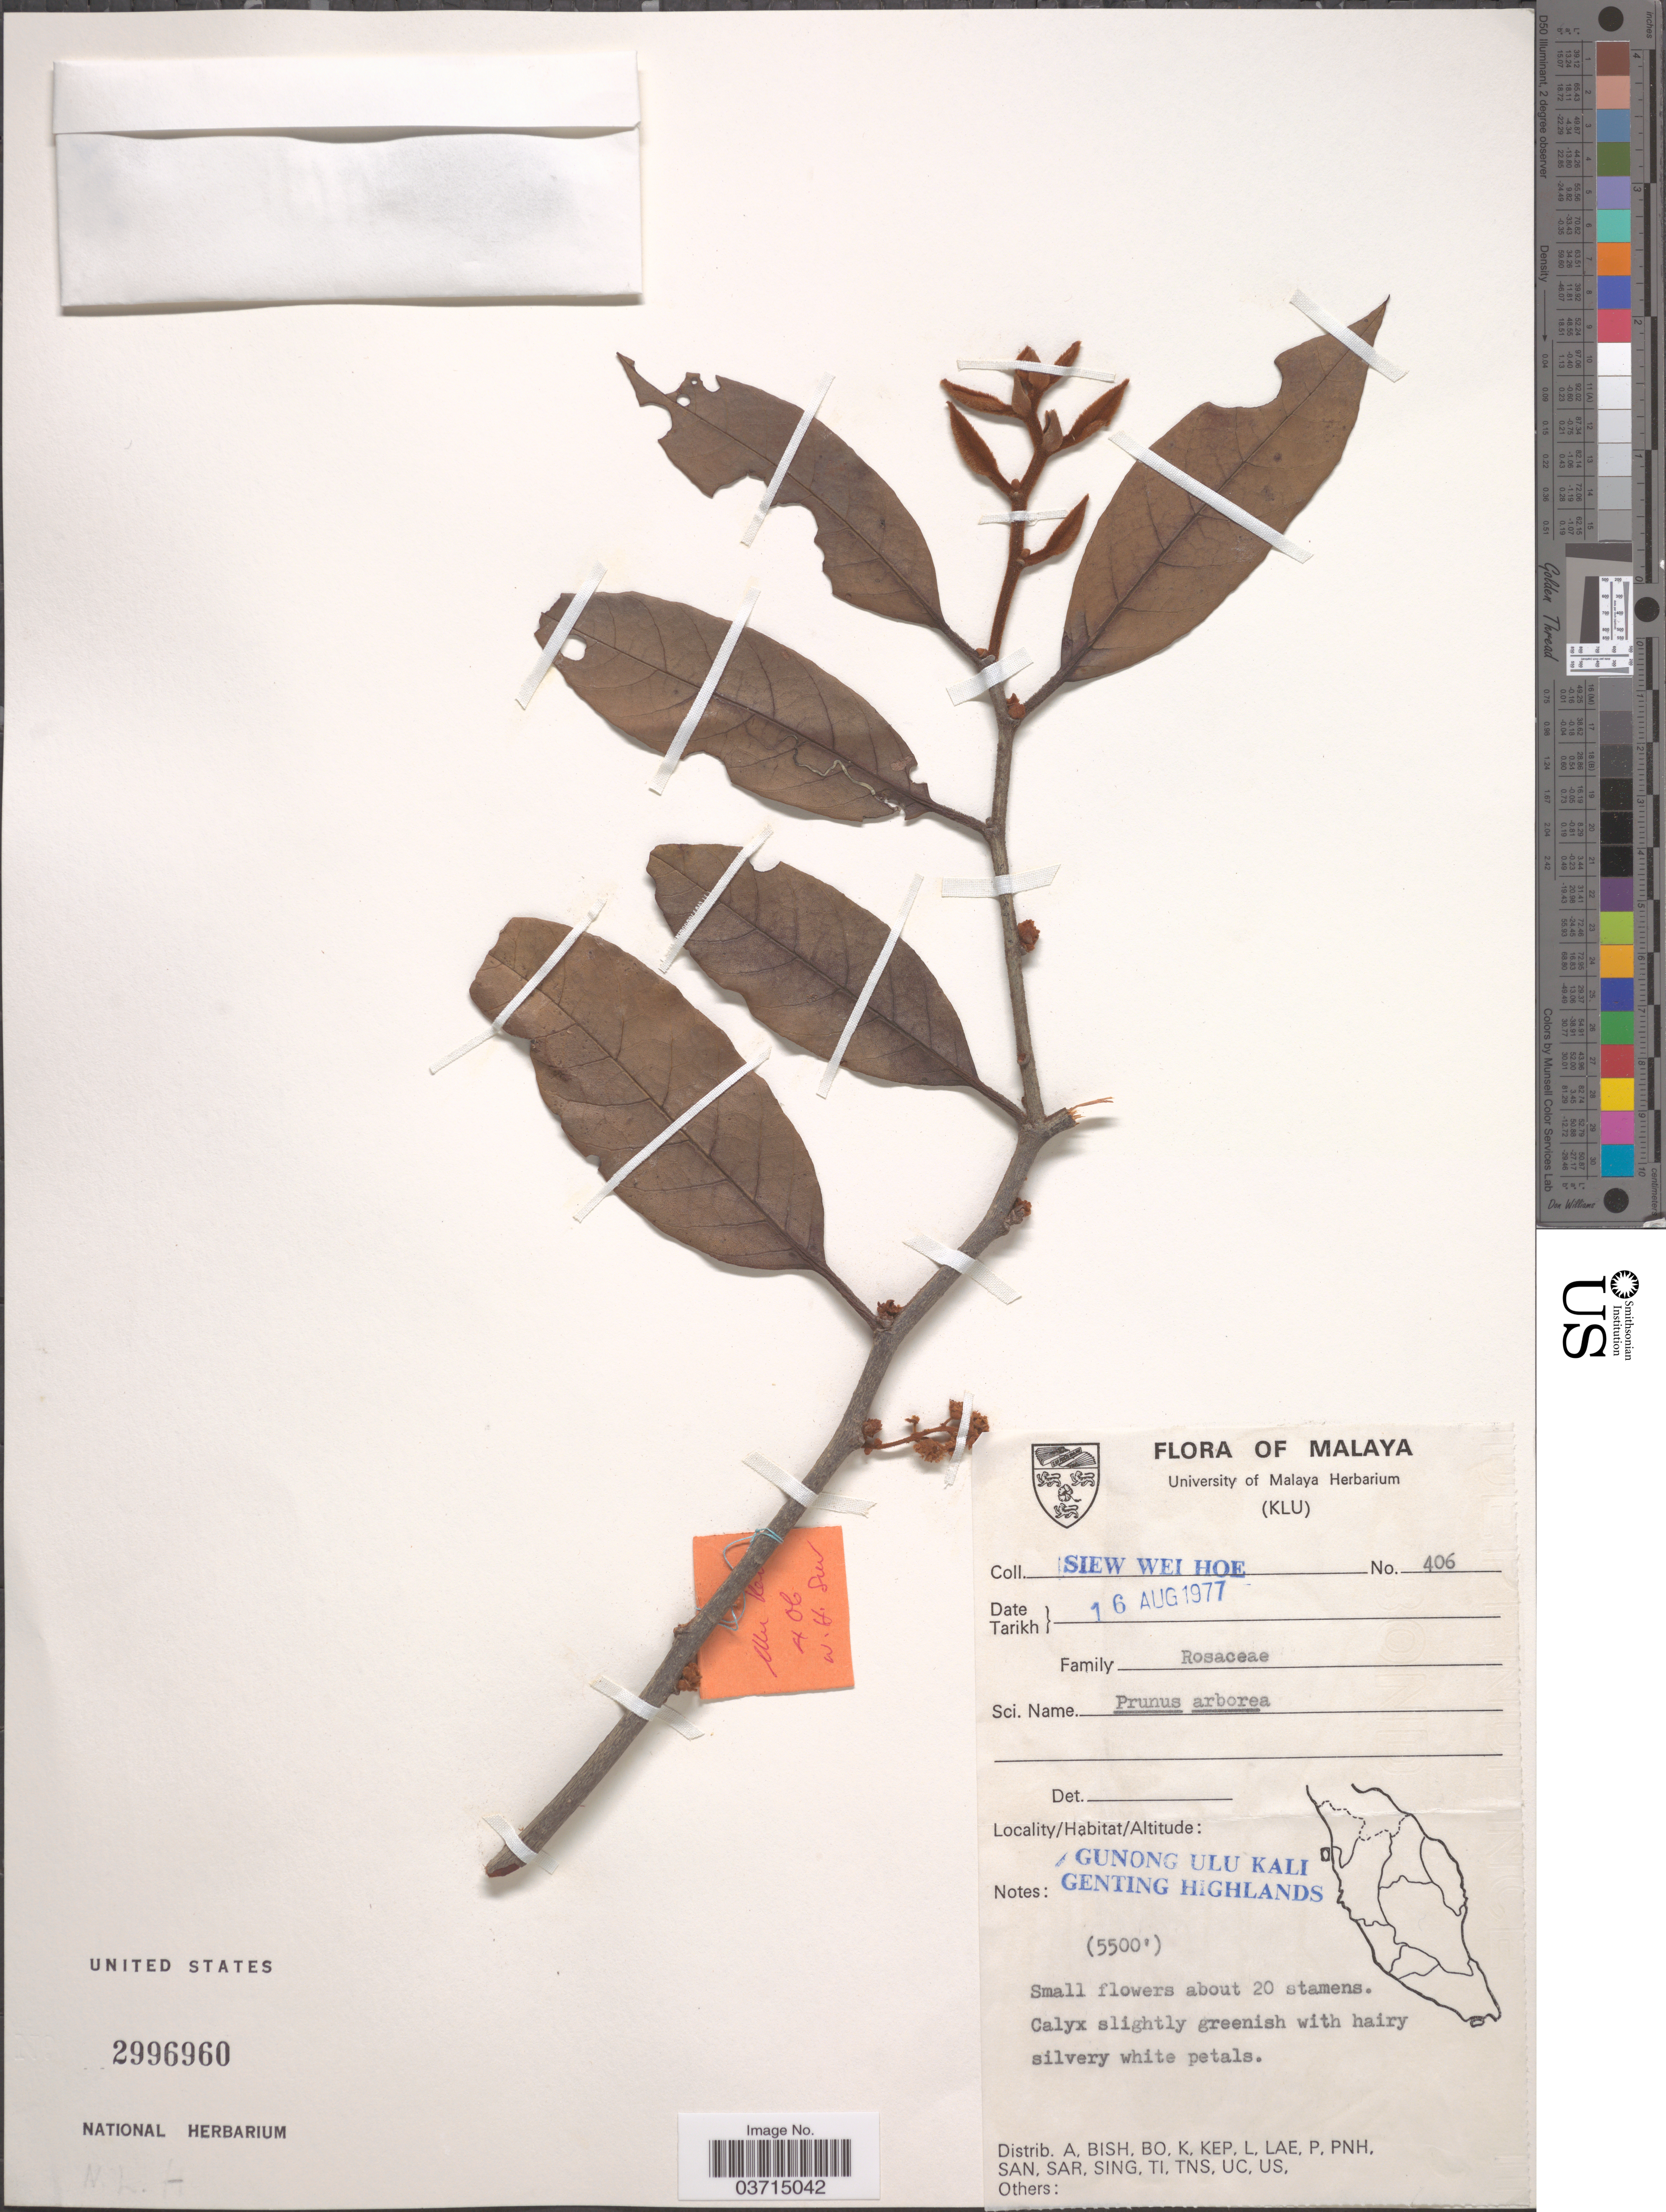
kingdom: Plantae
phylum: Tracheophyta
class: Magnoliopsida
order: Rosales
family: Rosaceae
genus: Pygeum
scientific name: Pygeum arboreum var. arboreum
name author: Endl. ex Kurz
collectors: W. H. Siew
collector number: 406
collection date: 1977-08-16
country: Malaysia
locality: Malaya. Gunong Ulu Kali. Genting Highlands.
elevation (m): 1676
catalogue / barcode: US 2996960